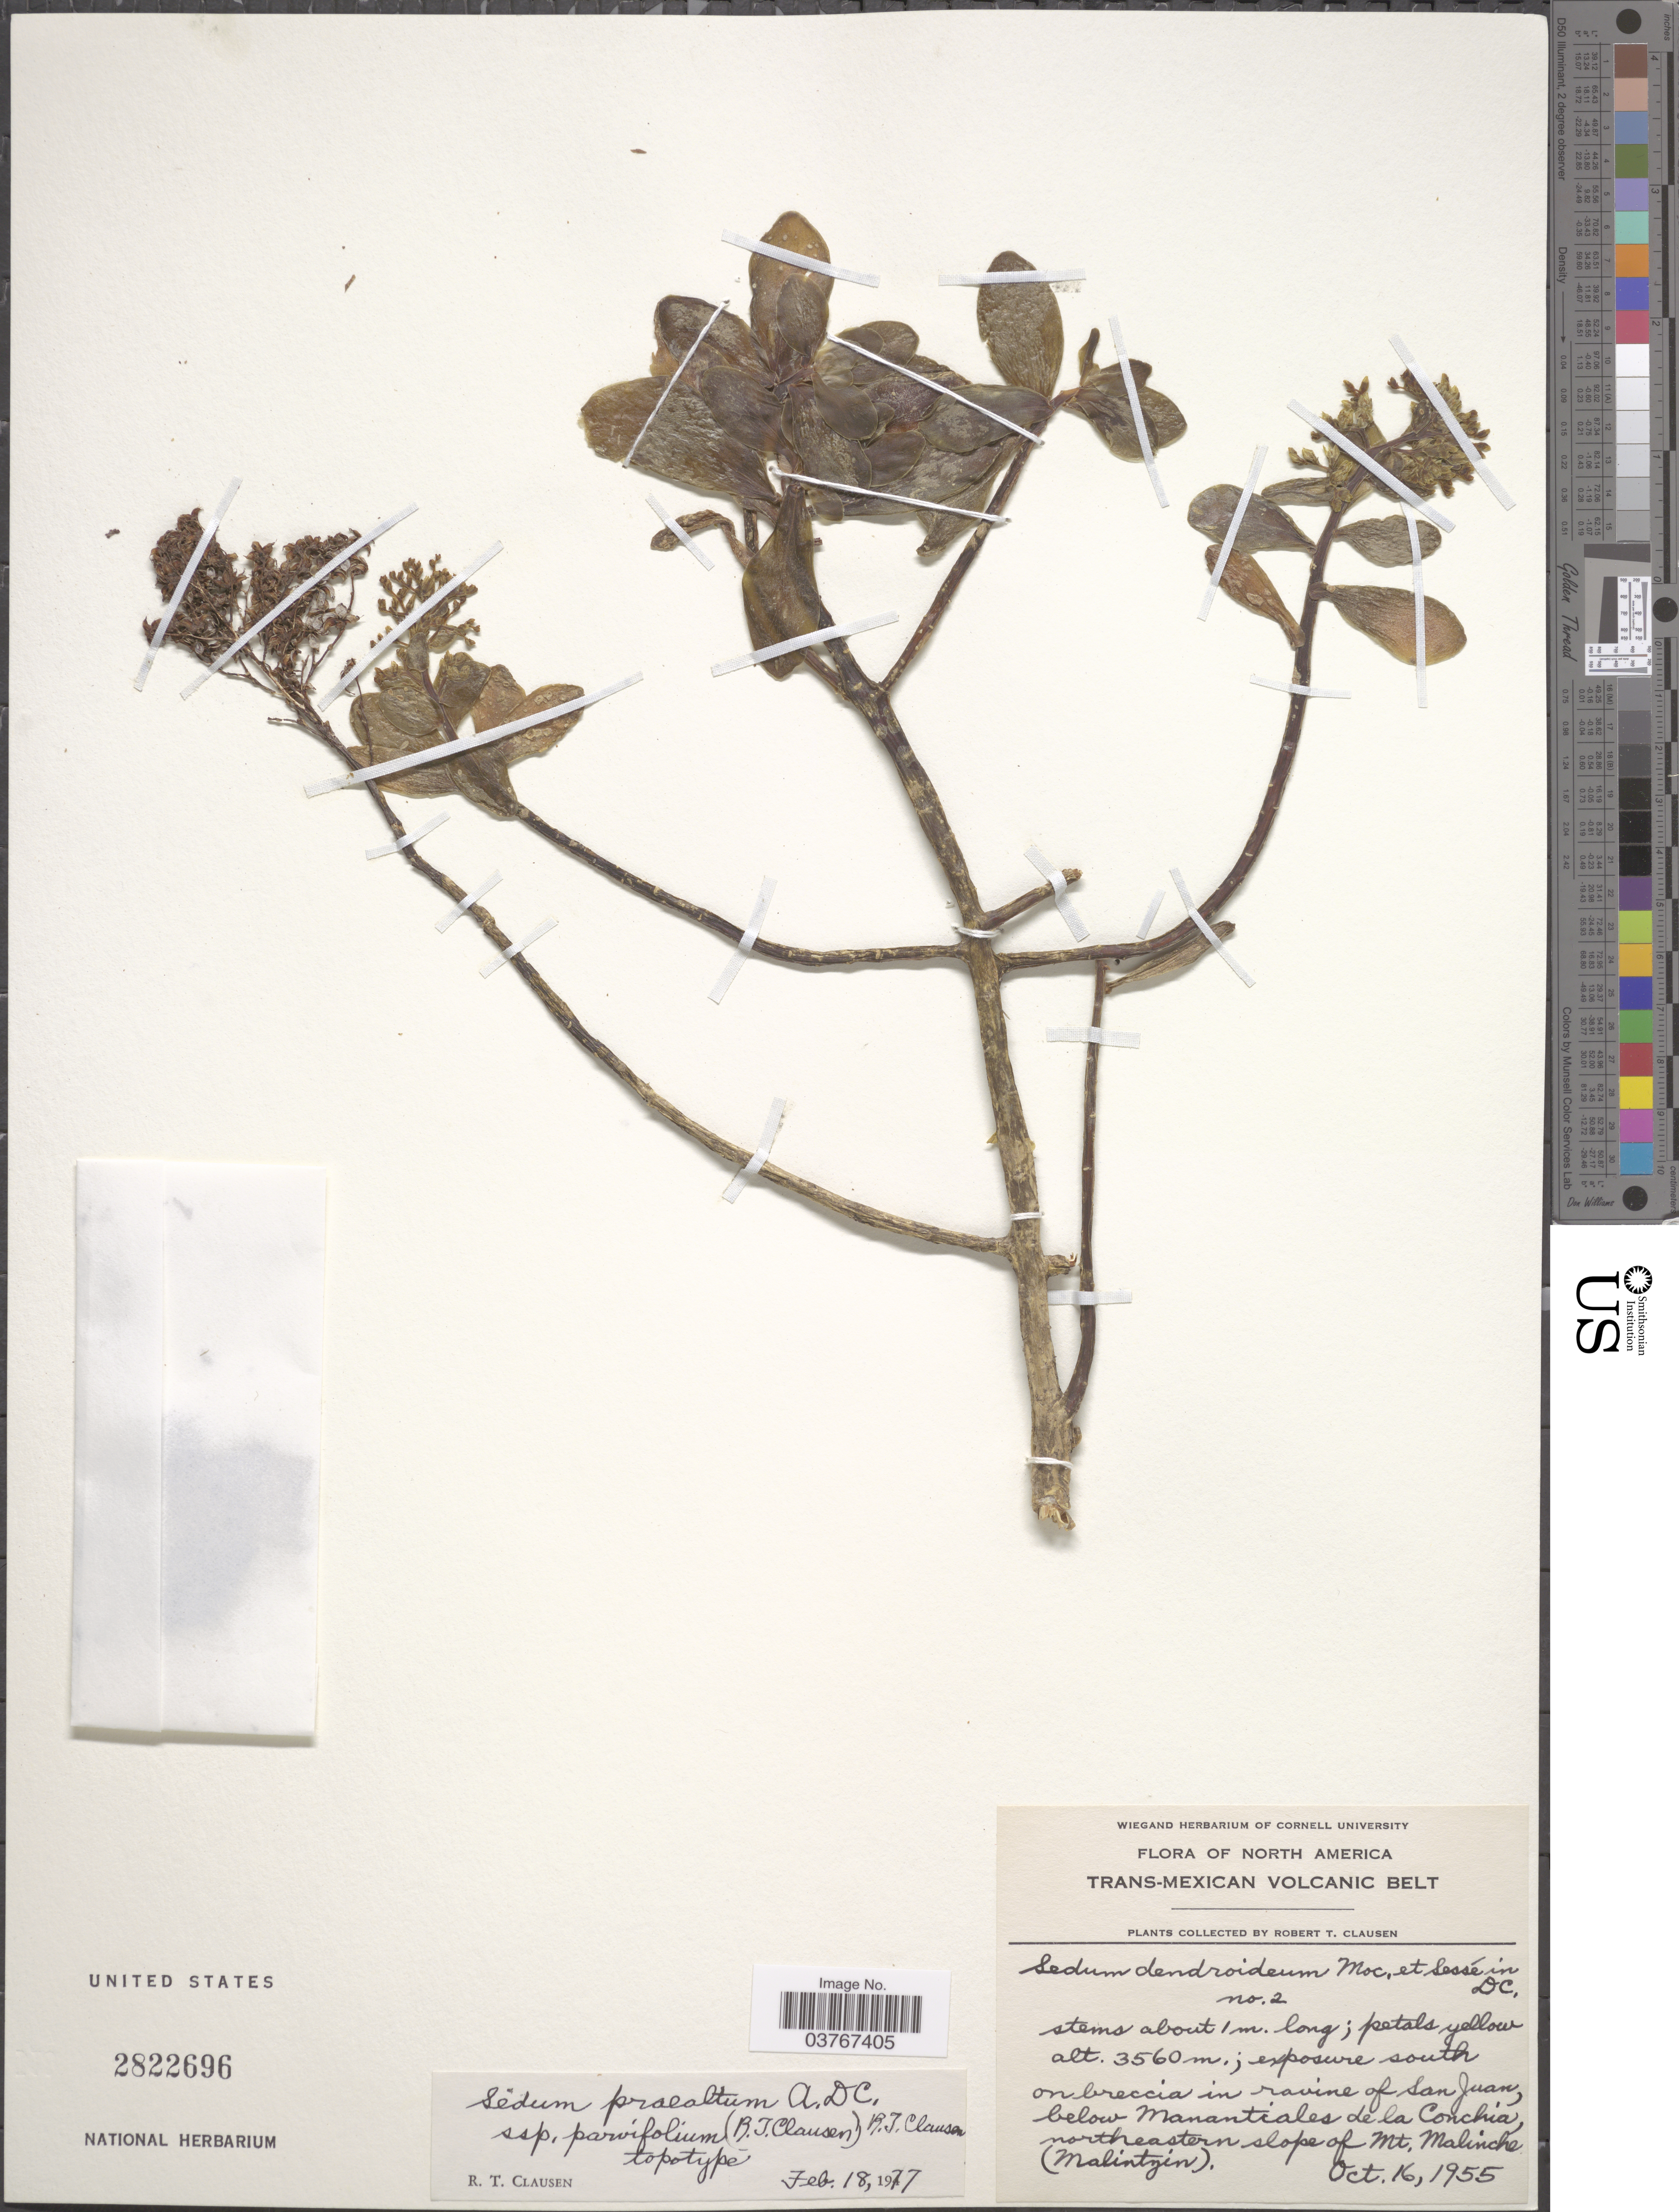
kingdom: Plantae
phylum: Tracheophyta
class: Magnoliopsida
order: Saxifragales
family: Crassulaceae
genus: Sedum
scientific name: Sedum praealtum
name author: A. DC.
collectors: R. T. Clausen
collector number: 2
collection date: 1955-10-16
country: Mexico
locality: Trans-Mexican Volcanic Belt. In ravine of San Juan below Manantiales de la Conchia, northeastern slope of Mt. Malinche ( Malintzin).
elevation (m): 3560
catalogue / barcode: US 2822696